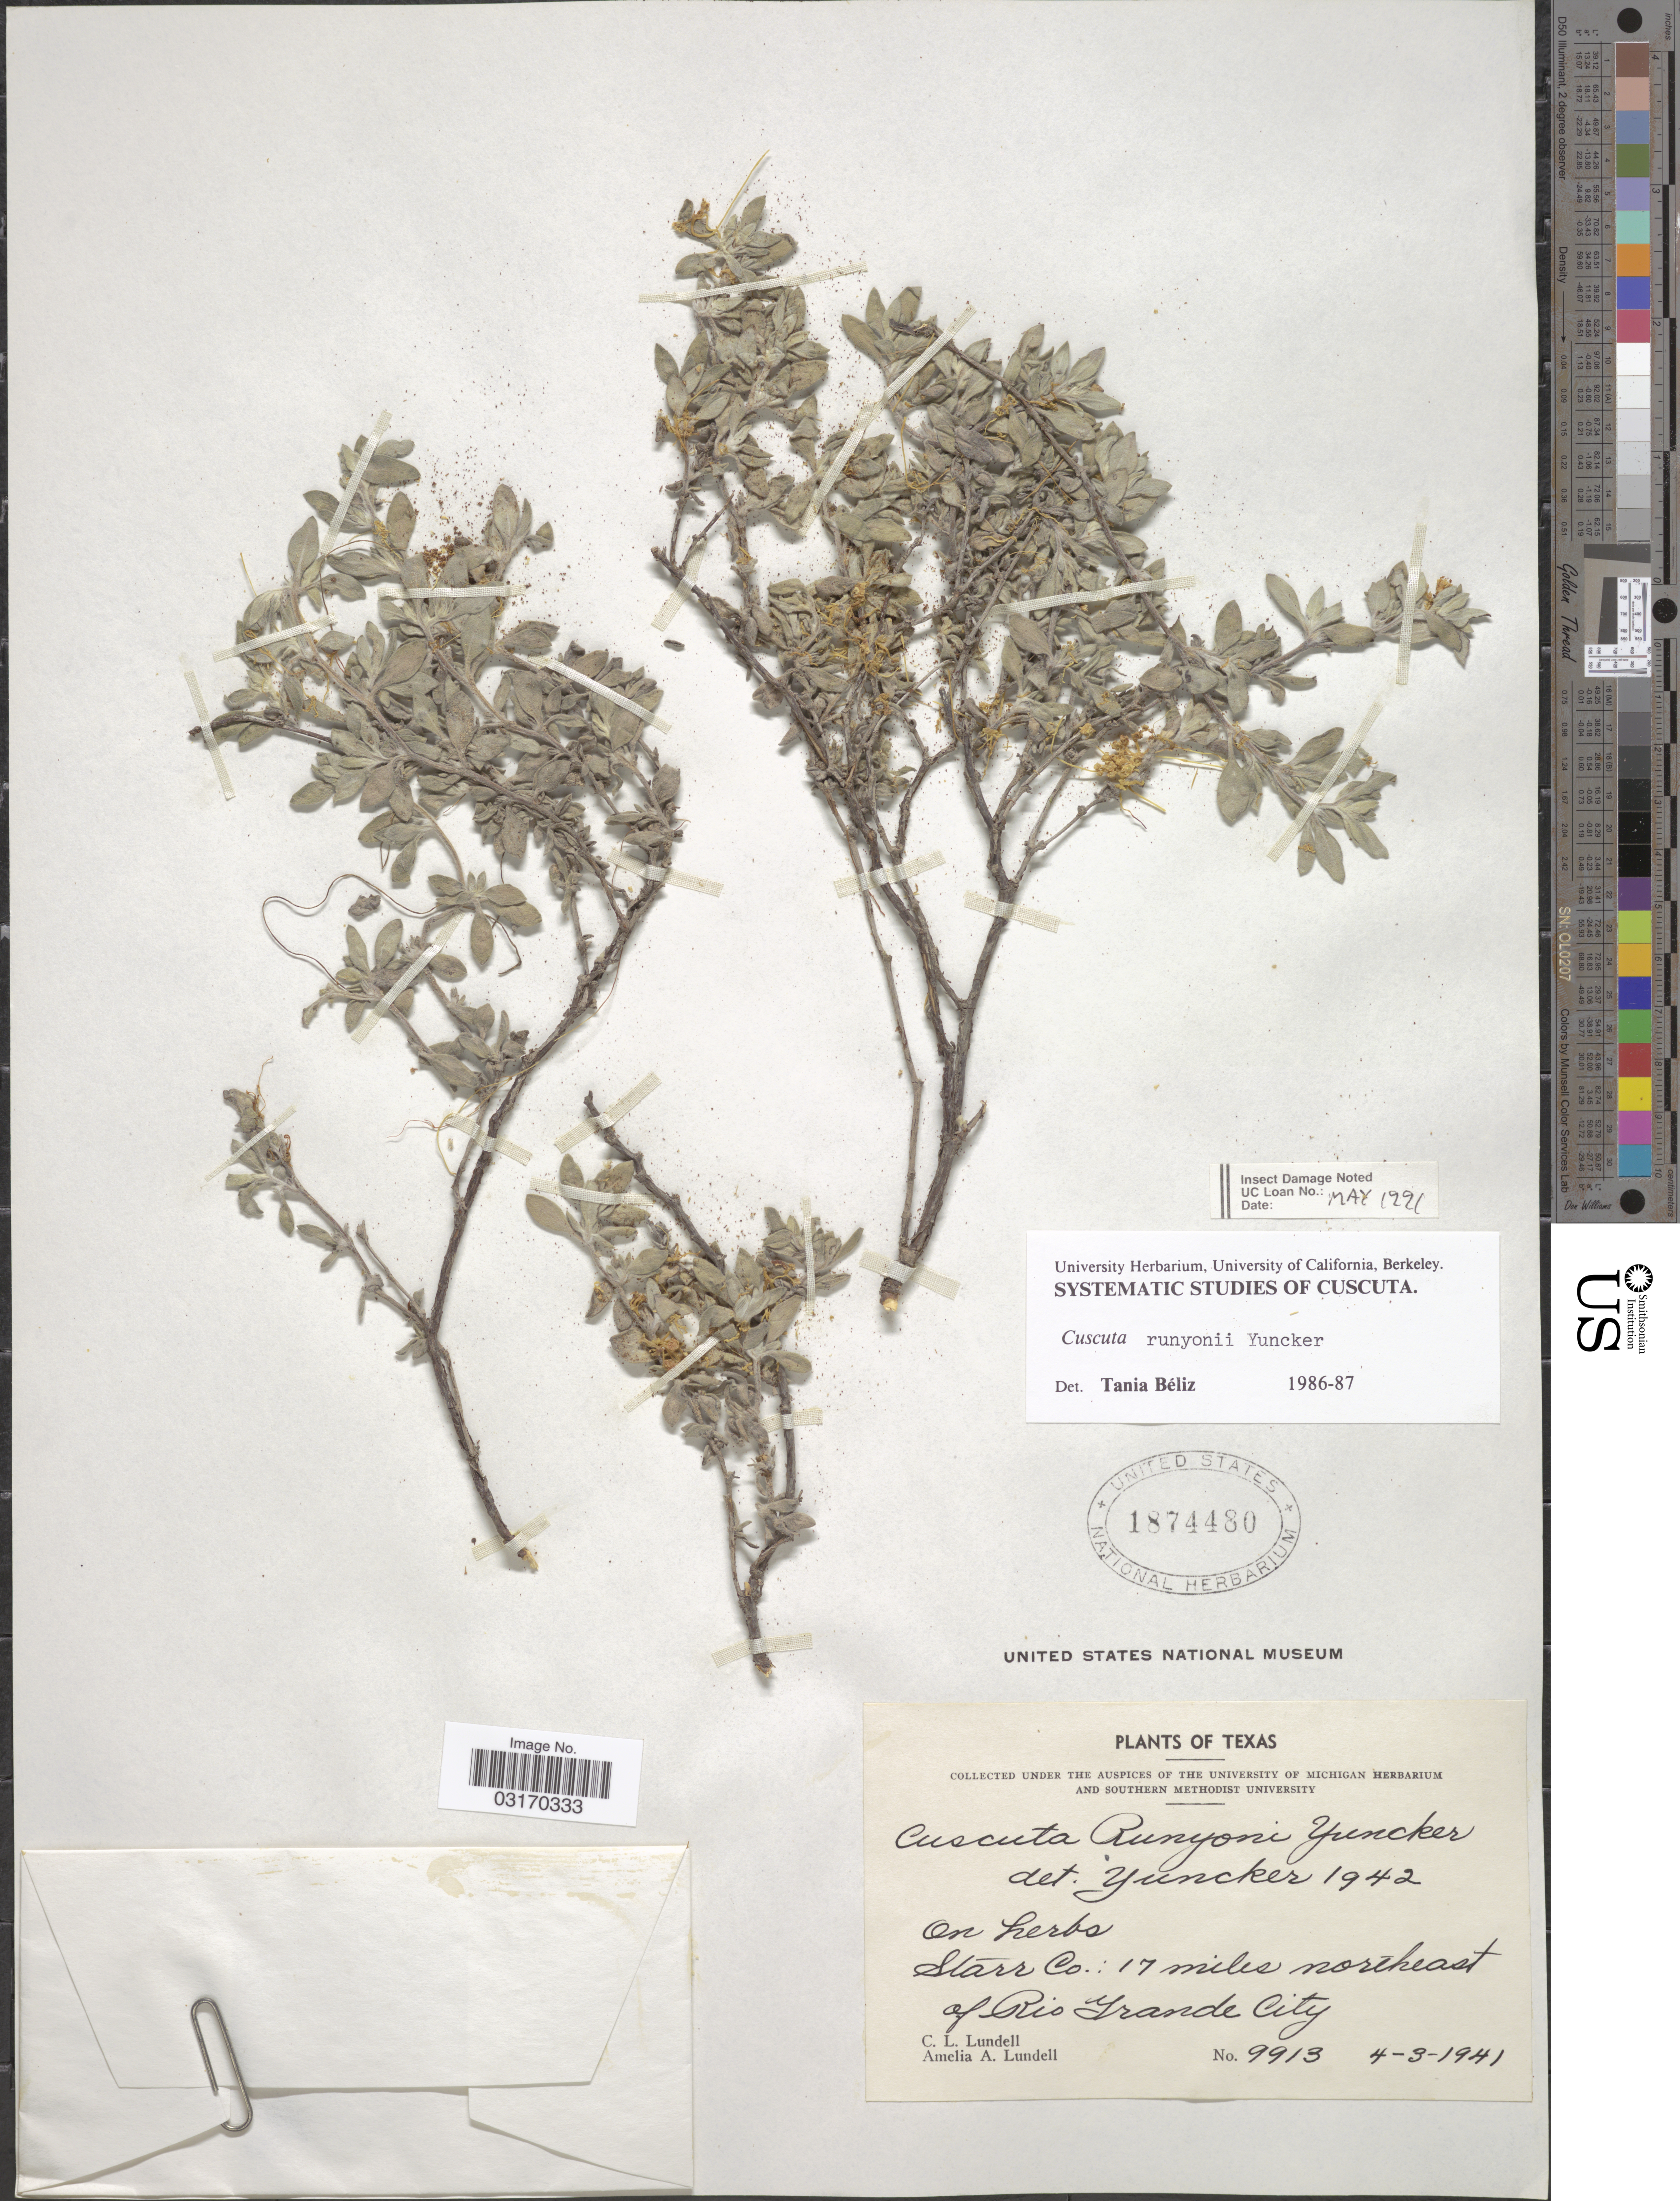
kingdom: Plantae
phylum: Tracheophyta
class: Magnoliopsida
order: Solanales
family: Convolvulaceae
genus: Cuscuta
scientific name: Cuscuta runyonii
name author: Yunck.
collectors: C. L. Lundell & A. A. Lundell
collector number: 9913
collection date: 1941-04-03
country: United States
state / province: Texas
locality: Starr Co.: 17 miles northeast of Rio Grande City.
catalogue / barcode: US 1874480